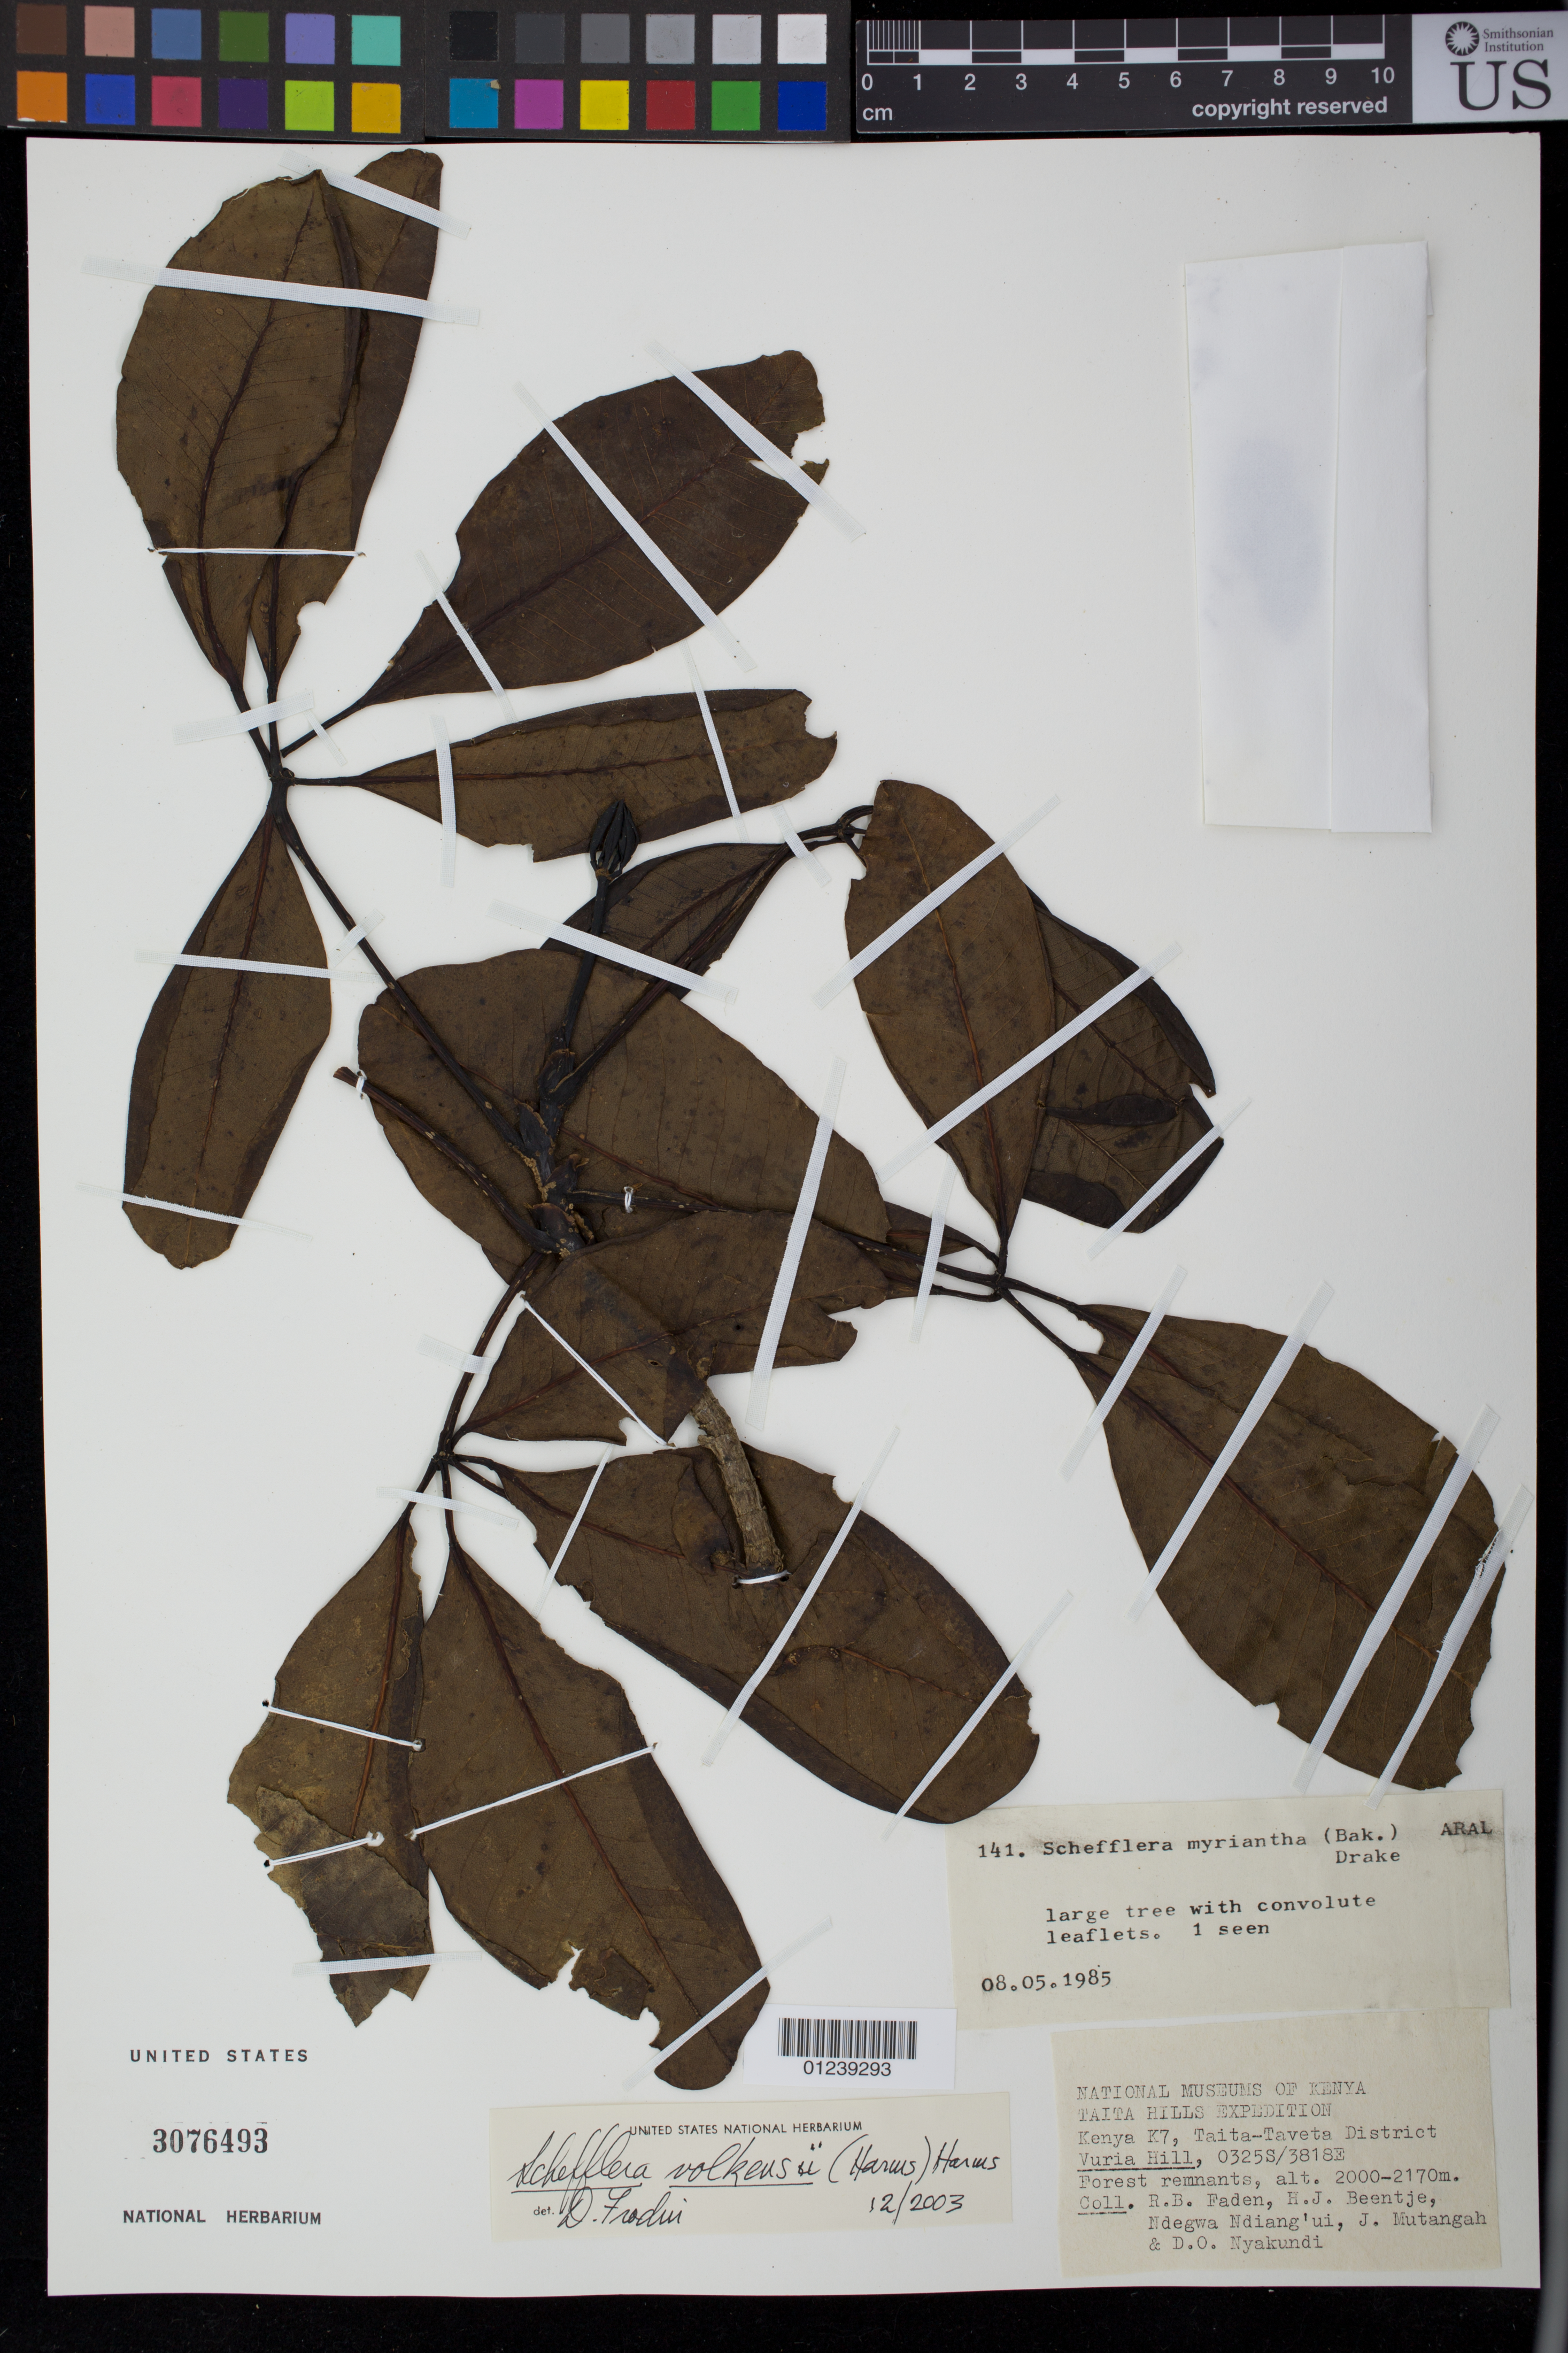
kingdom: Plantae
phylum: Tracheophyta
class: Magnoliopsida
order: Apiales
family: Araliaceae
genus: Schefflera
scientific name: Schefflera volkensii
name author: (Harms) Harms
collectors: R. B. Faden, H. J. Beentje, N. Ndiang'ui & J. Mutangah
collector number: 141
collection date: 1985-05-08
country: Kenya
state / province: Taita Taveta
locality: K7. Vuria Hill.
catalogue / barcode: US 3076493